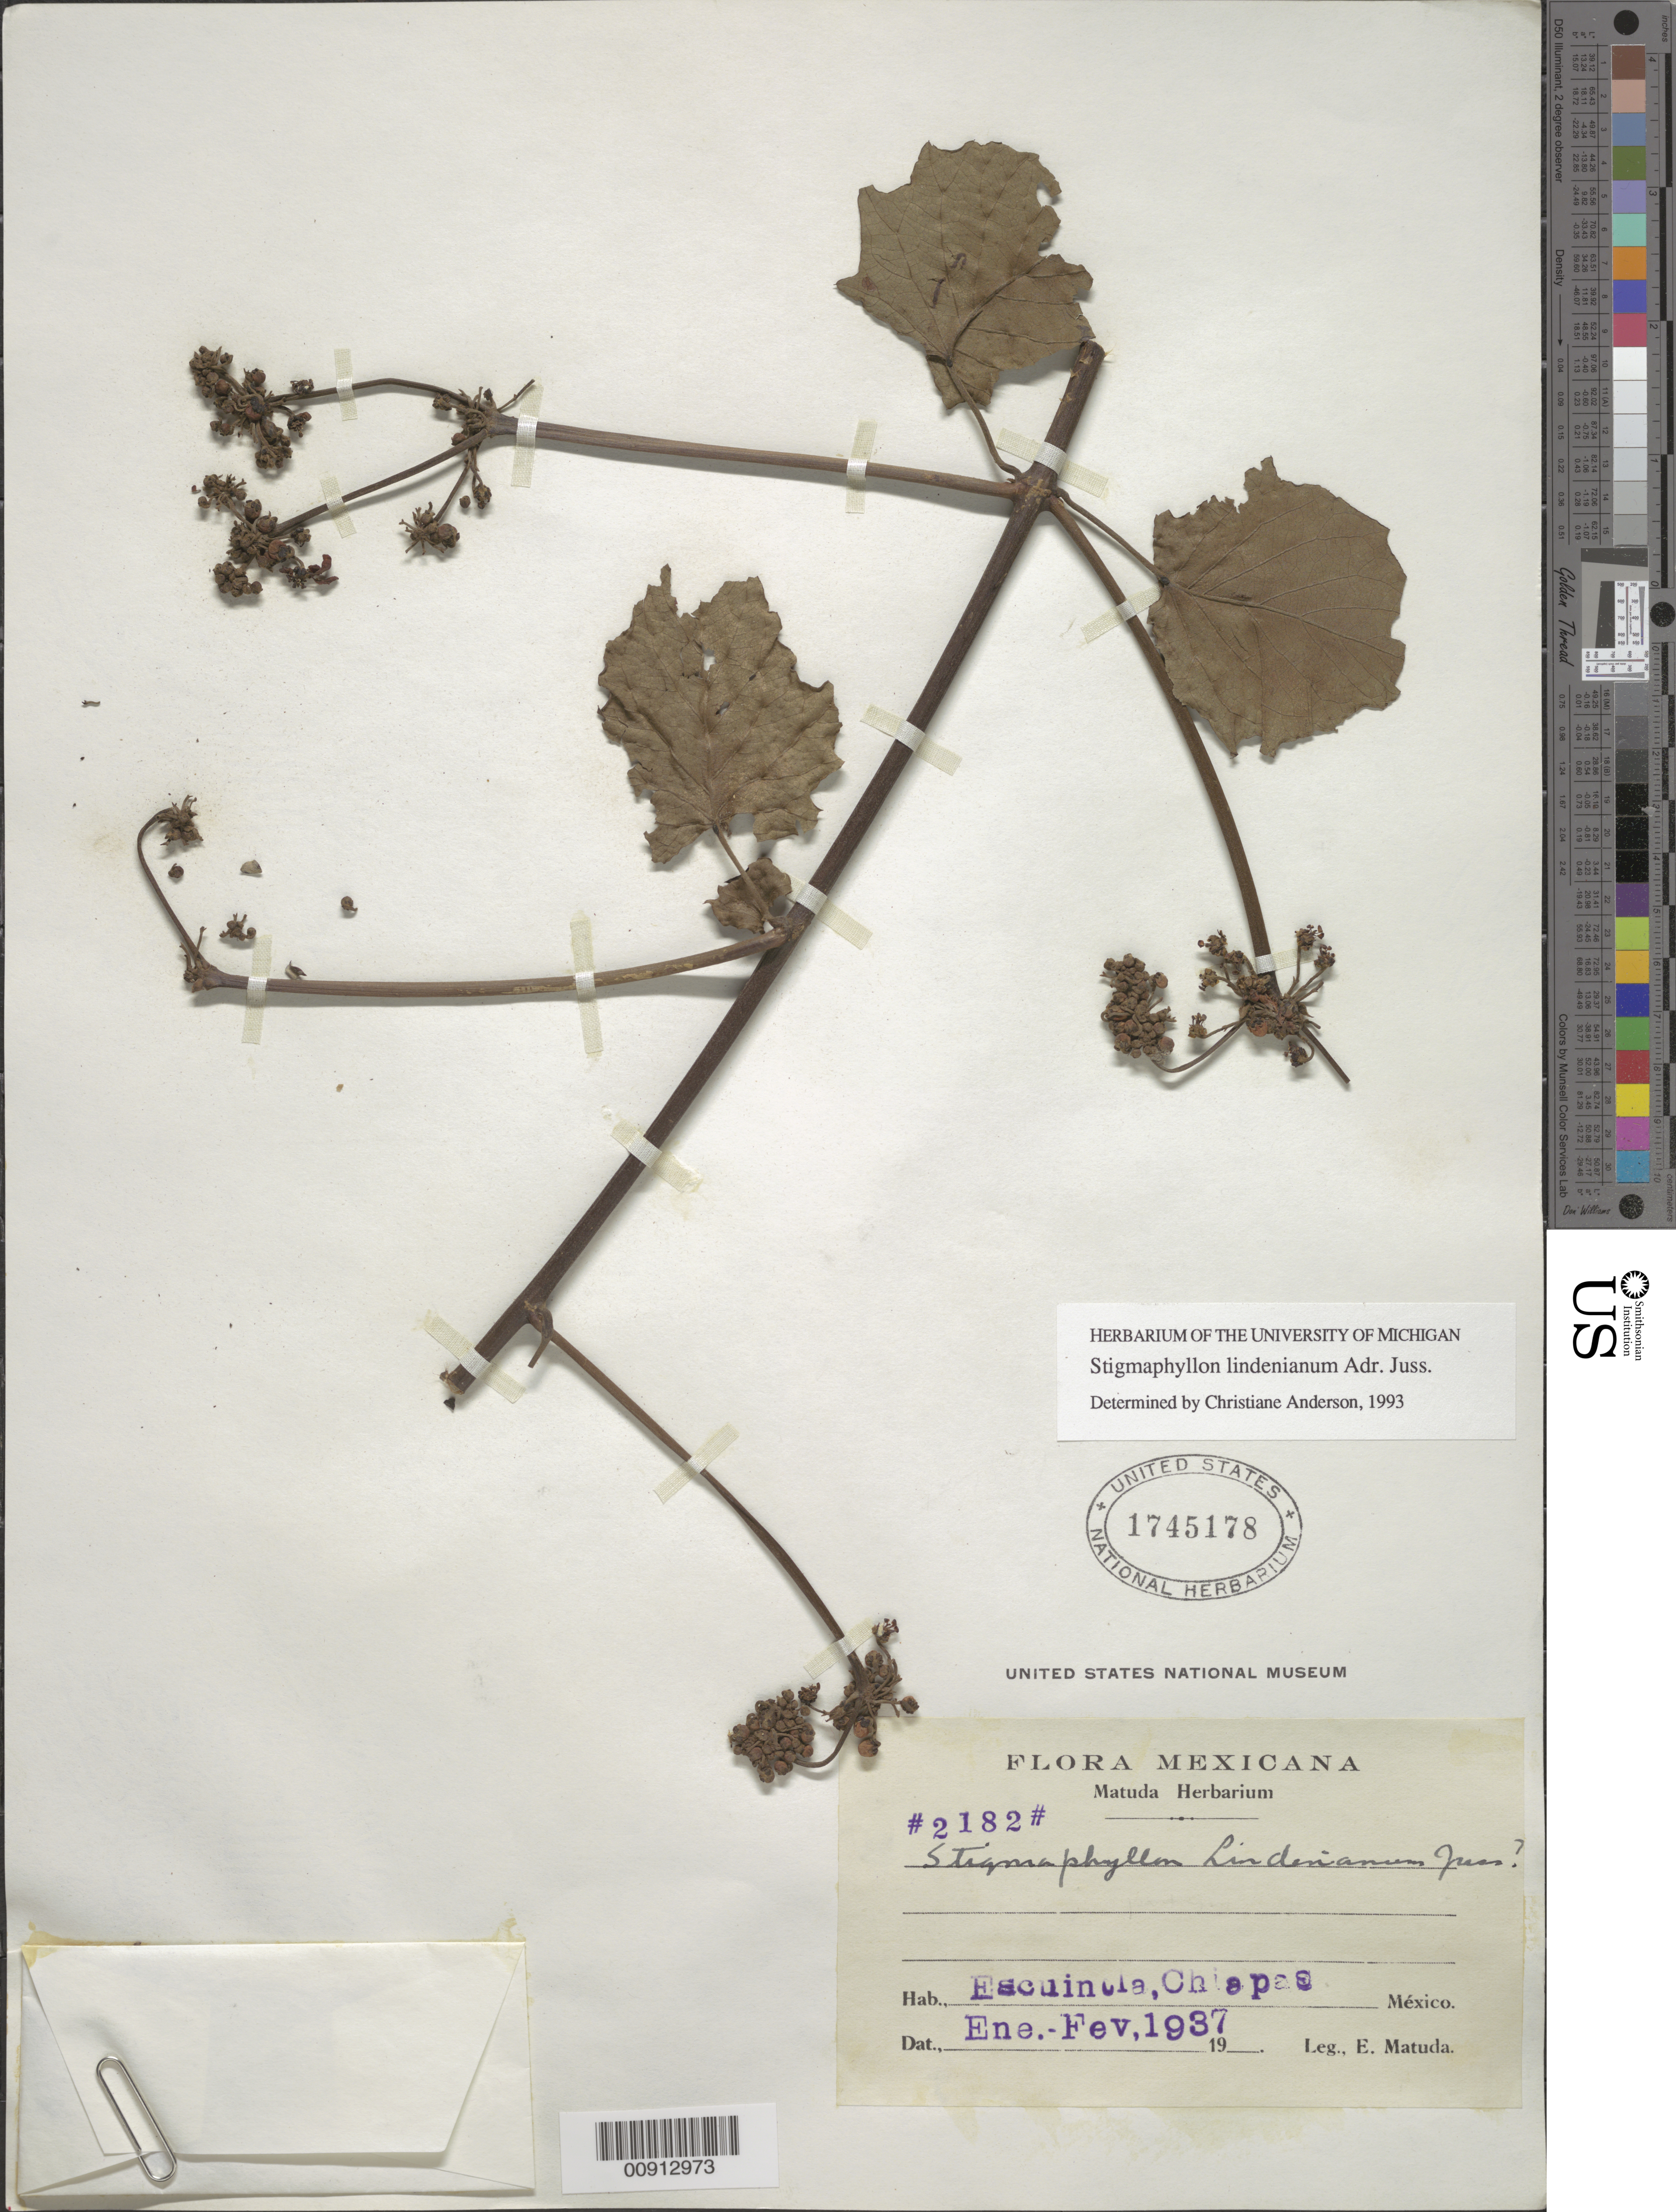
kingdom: Plantae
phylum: Tracheophyta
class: Magnoliopsida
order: Malpighiales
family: Malpighiaceae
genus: Stigmaphyllon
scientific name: Stigmaphyllon lindenianum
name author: A. Juss.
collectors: E. Matuda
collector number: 2182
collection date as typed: Jan 1937 to -- Feb 1937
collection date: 1937-01/1937-02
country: Mexico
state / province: Chiapas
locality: Escuintla, Chiapas.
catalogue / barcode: US 1745178